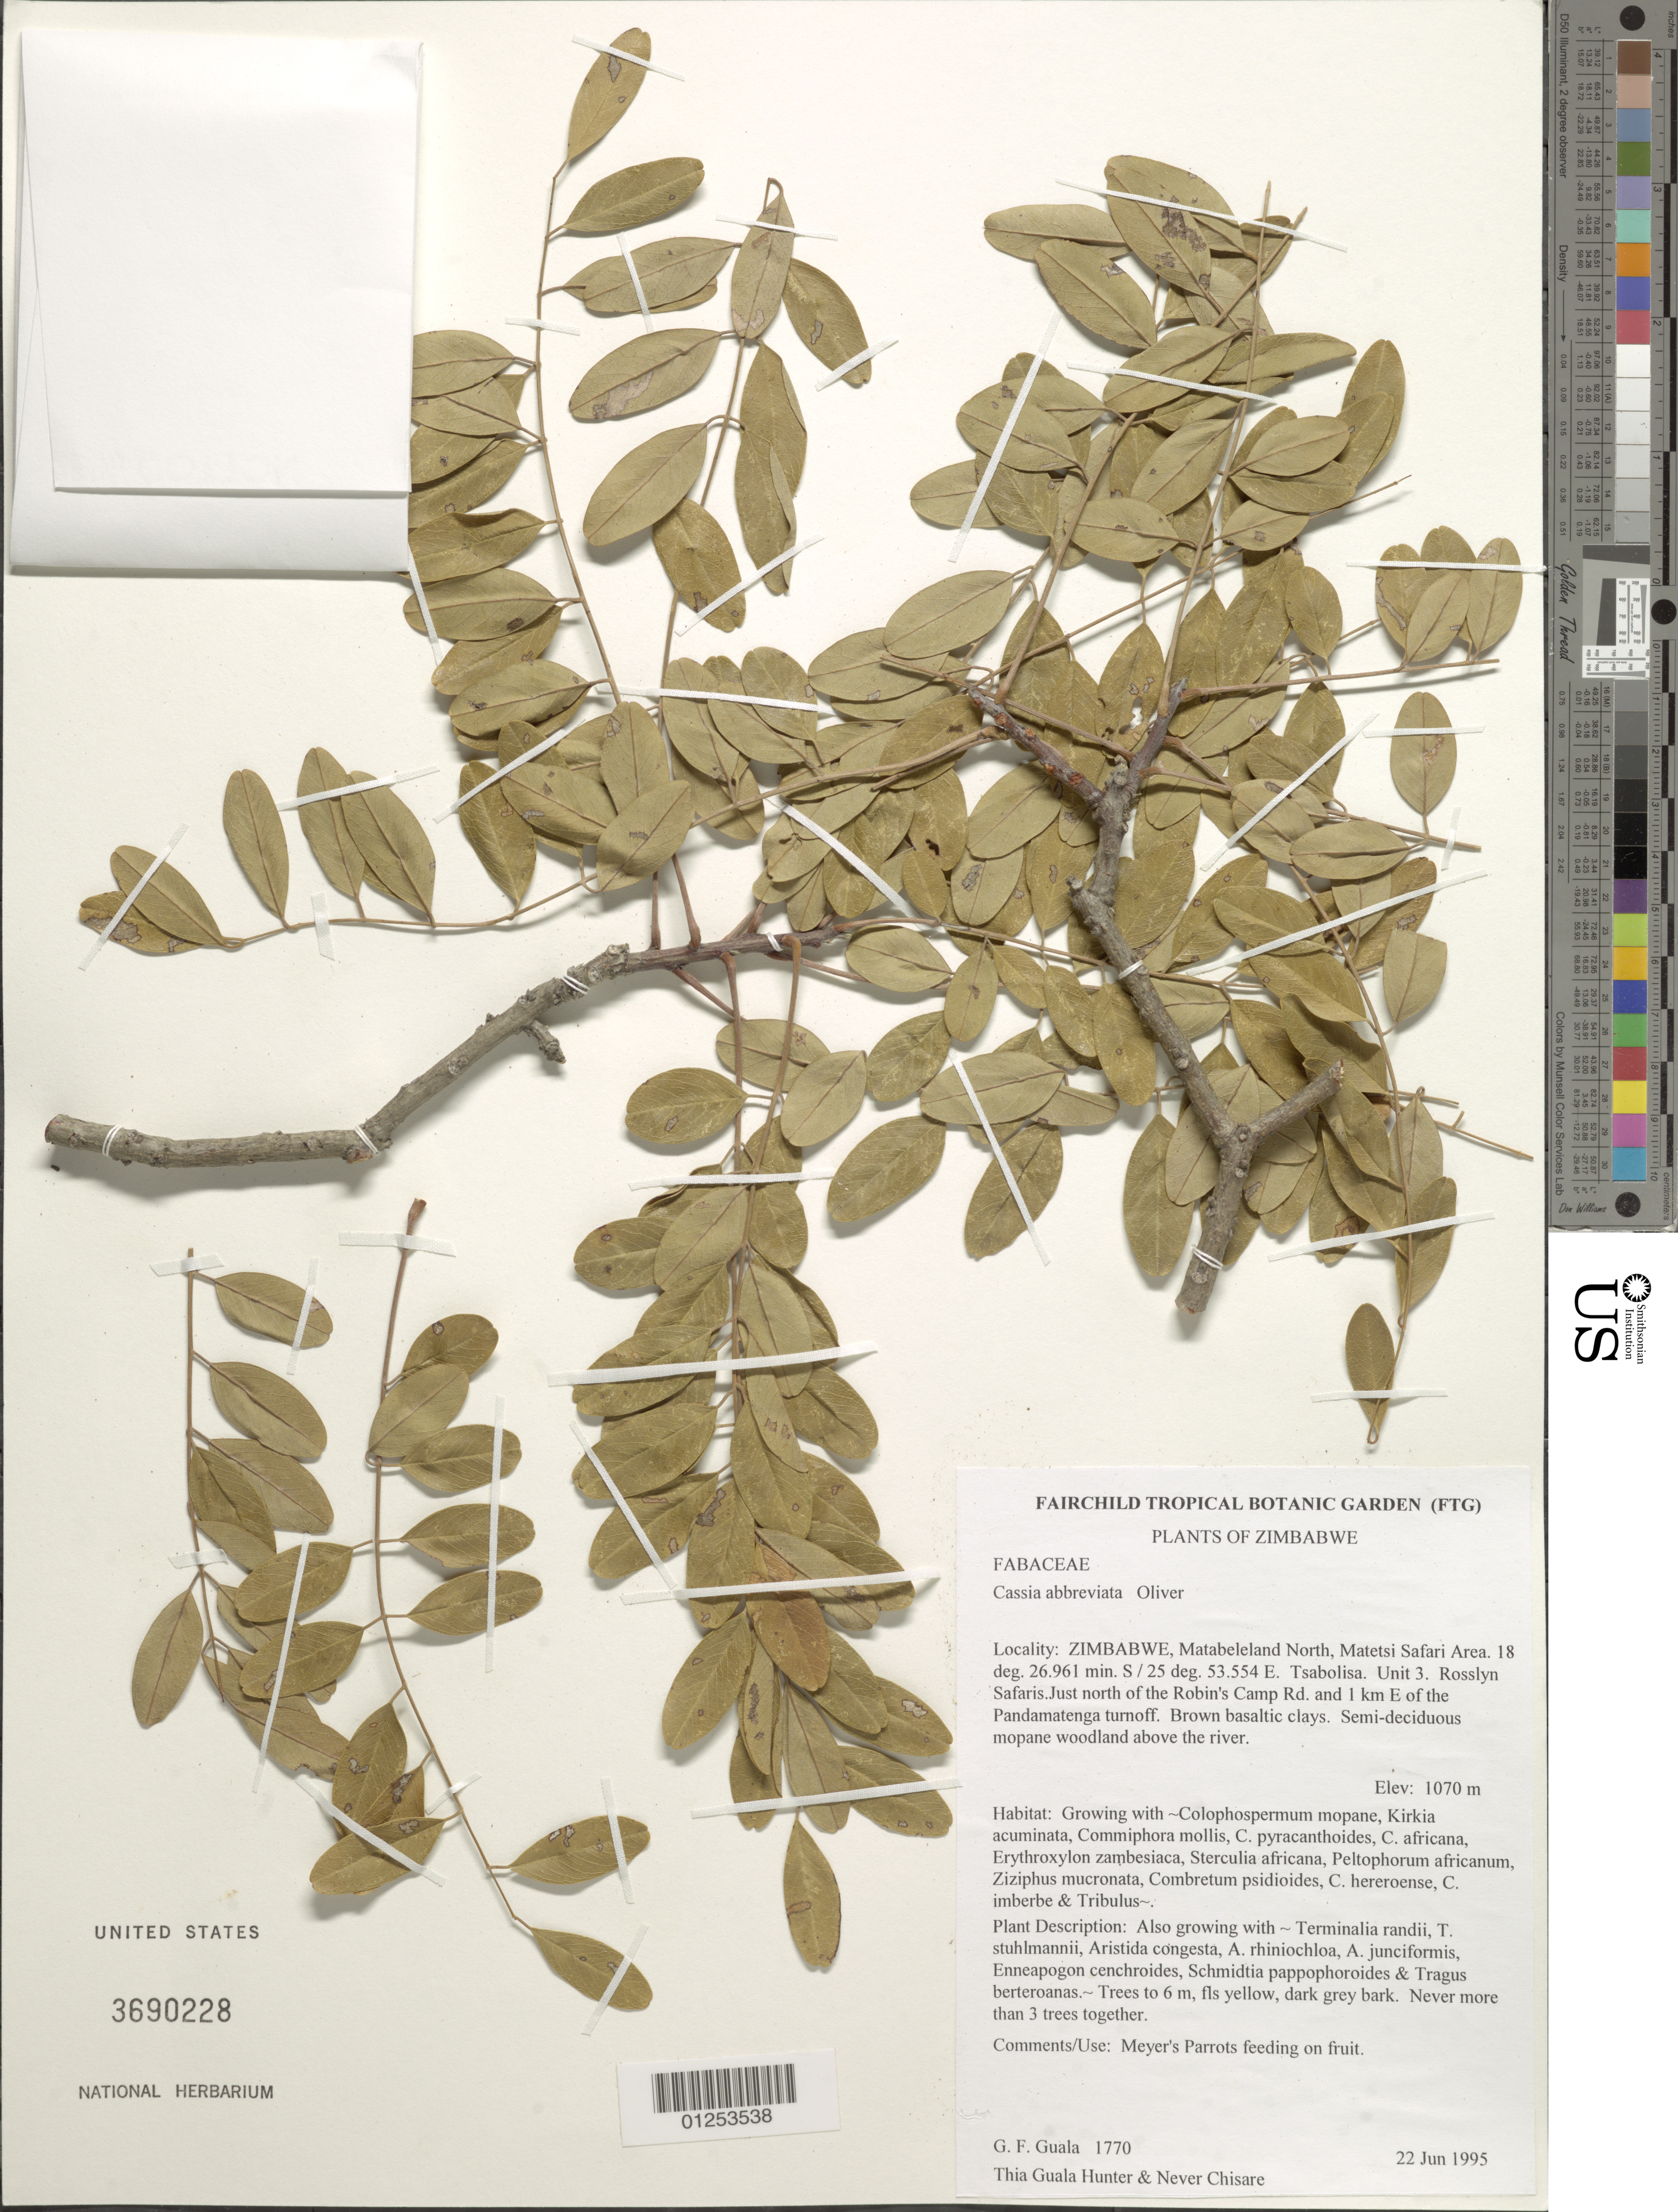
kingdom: Plantae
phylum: Tracheophyta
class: Magnoliopsida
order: Fabales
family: Fabaceae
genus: Cassia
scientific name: Cassia abbreviata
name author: Oliv.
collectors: G. Guala & T. Hunter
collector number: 1770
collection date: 1995-06-22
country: Zimbabwe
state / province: Matabeleland North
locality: Matetsi safari area. Tsabolisa unit 3, Rosslyn safaris just north of the Robin's Camp Road and 1 km E of the Pandamatenga turnoff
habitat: Semi-deciduous mopane woodland above the river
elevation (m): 1070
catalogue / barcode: US 3690228